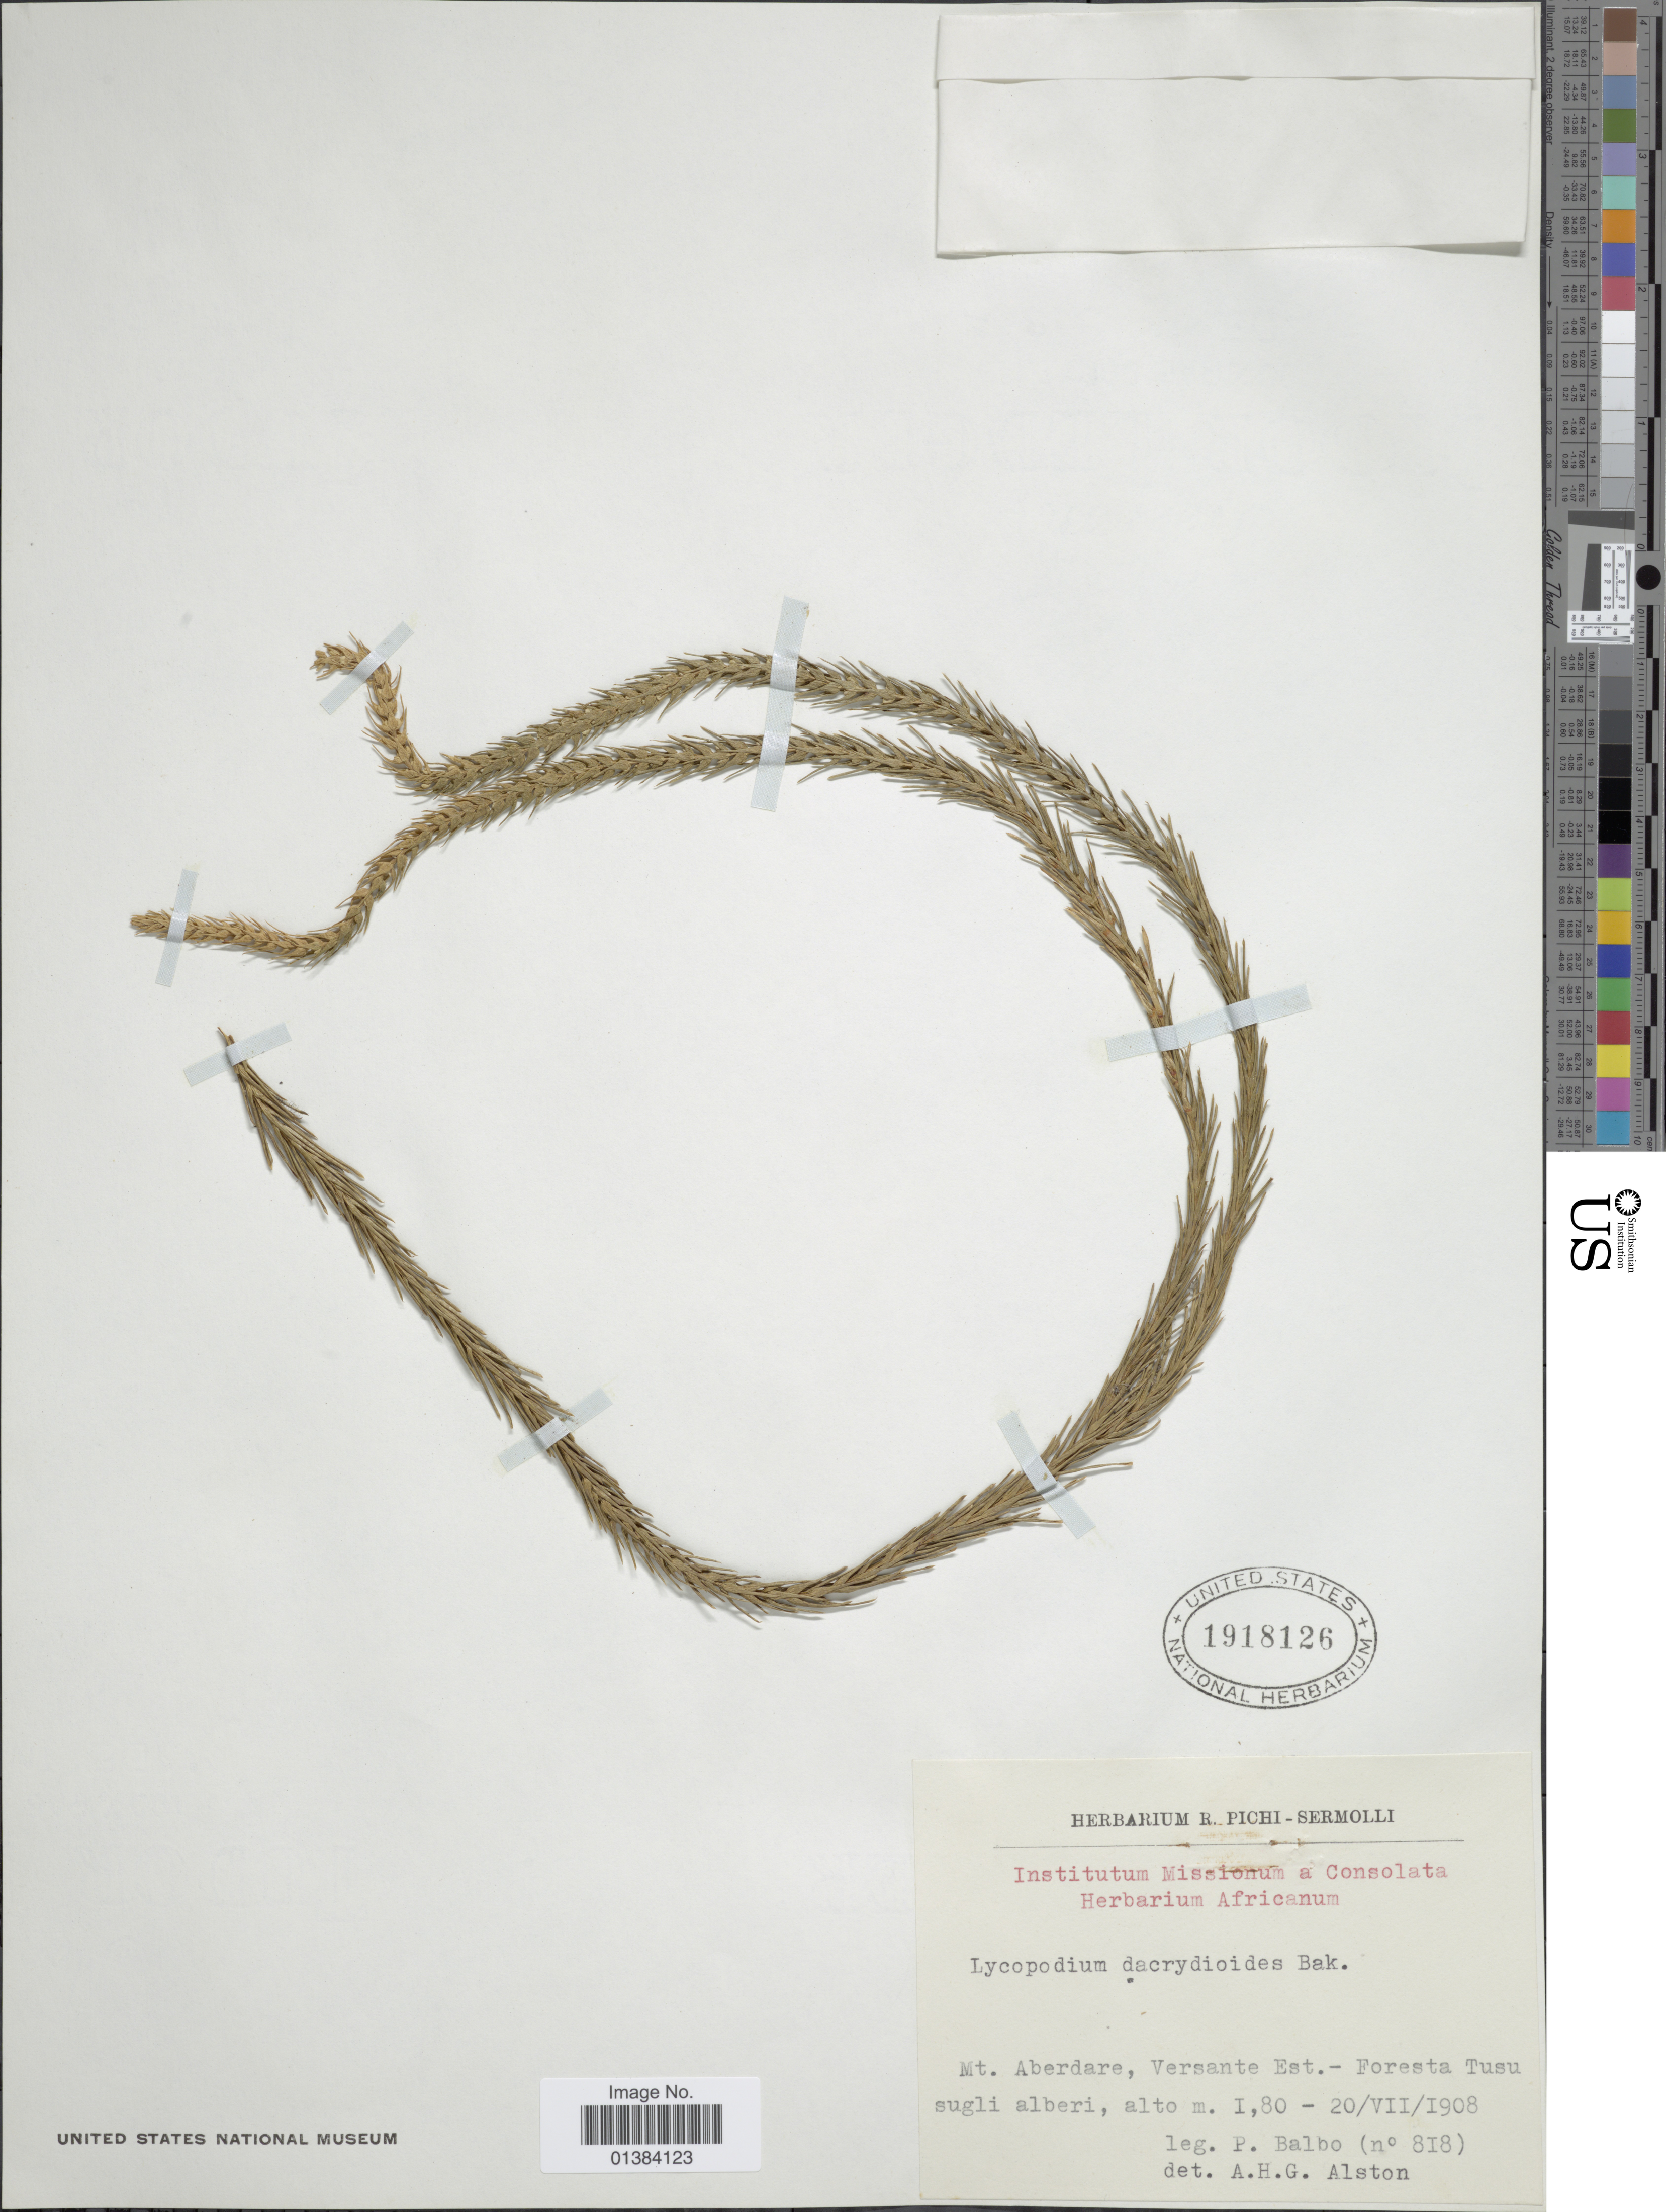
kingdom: Plantae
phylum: Tracheophyta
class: Lycopodiopsida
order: Lycopodiales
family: Lycopodiaceae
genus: Phlegmariurus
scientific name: Phlegmariurus dacrydioides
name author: (Baker) A. R. Field & Bostock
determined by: Field, A. R.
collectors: P. Balbo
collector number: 818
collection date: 1908-07-20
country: Kenya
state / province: Murang'a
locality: Mt. Aberdare, Versante Est.- Foresta Tusu sugli alberi.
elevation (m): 180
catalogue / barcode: US 1918126